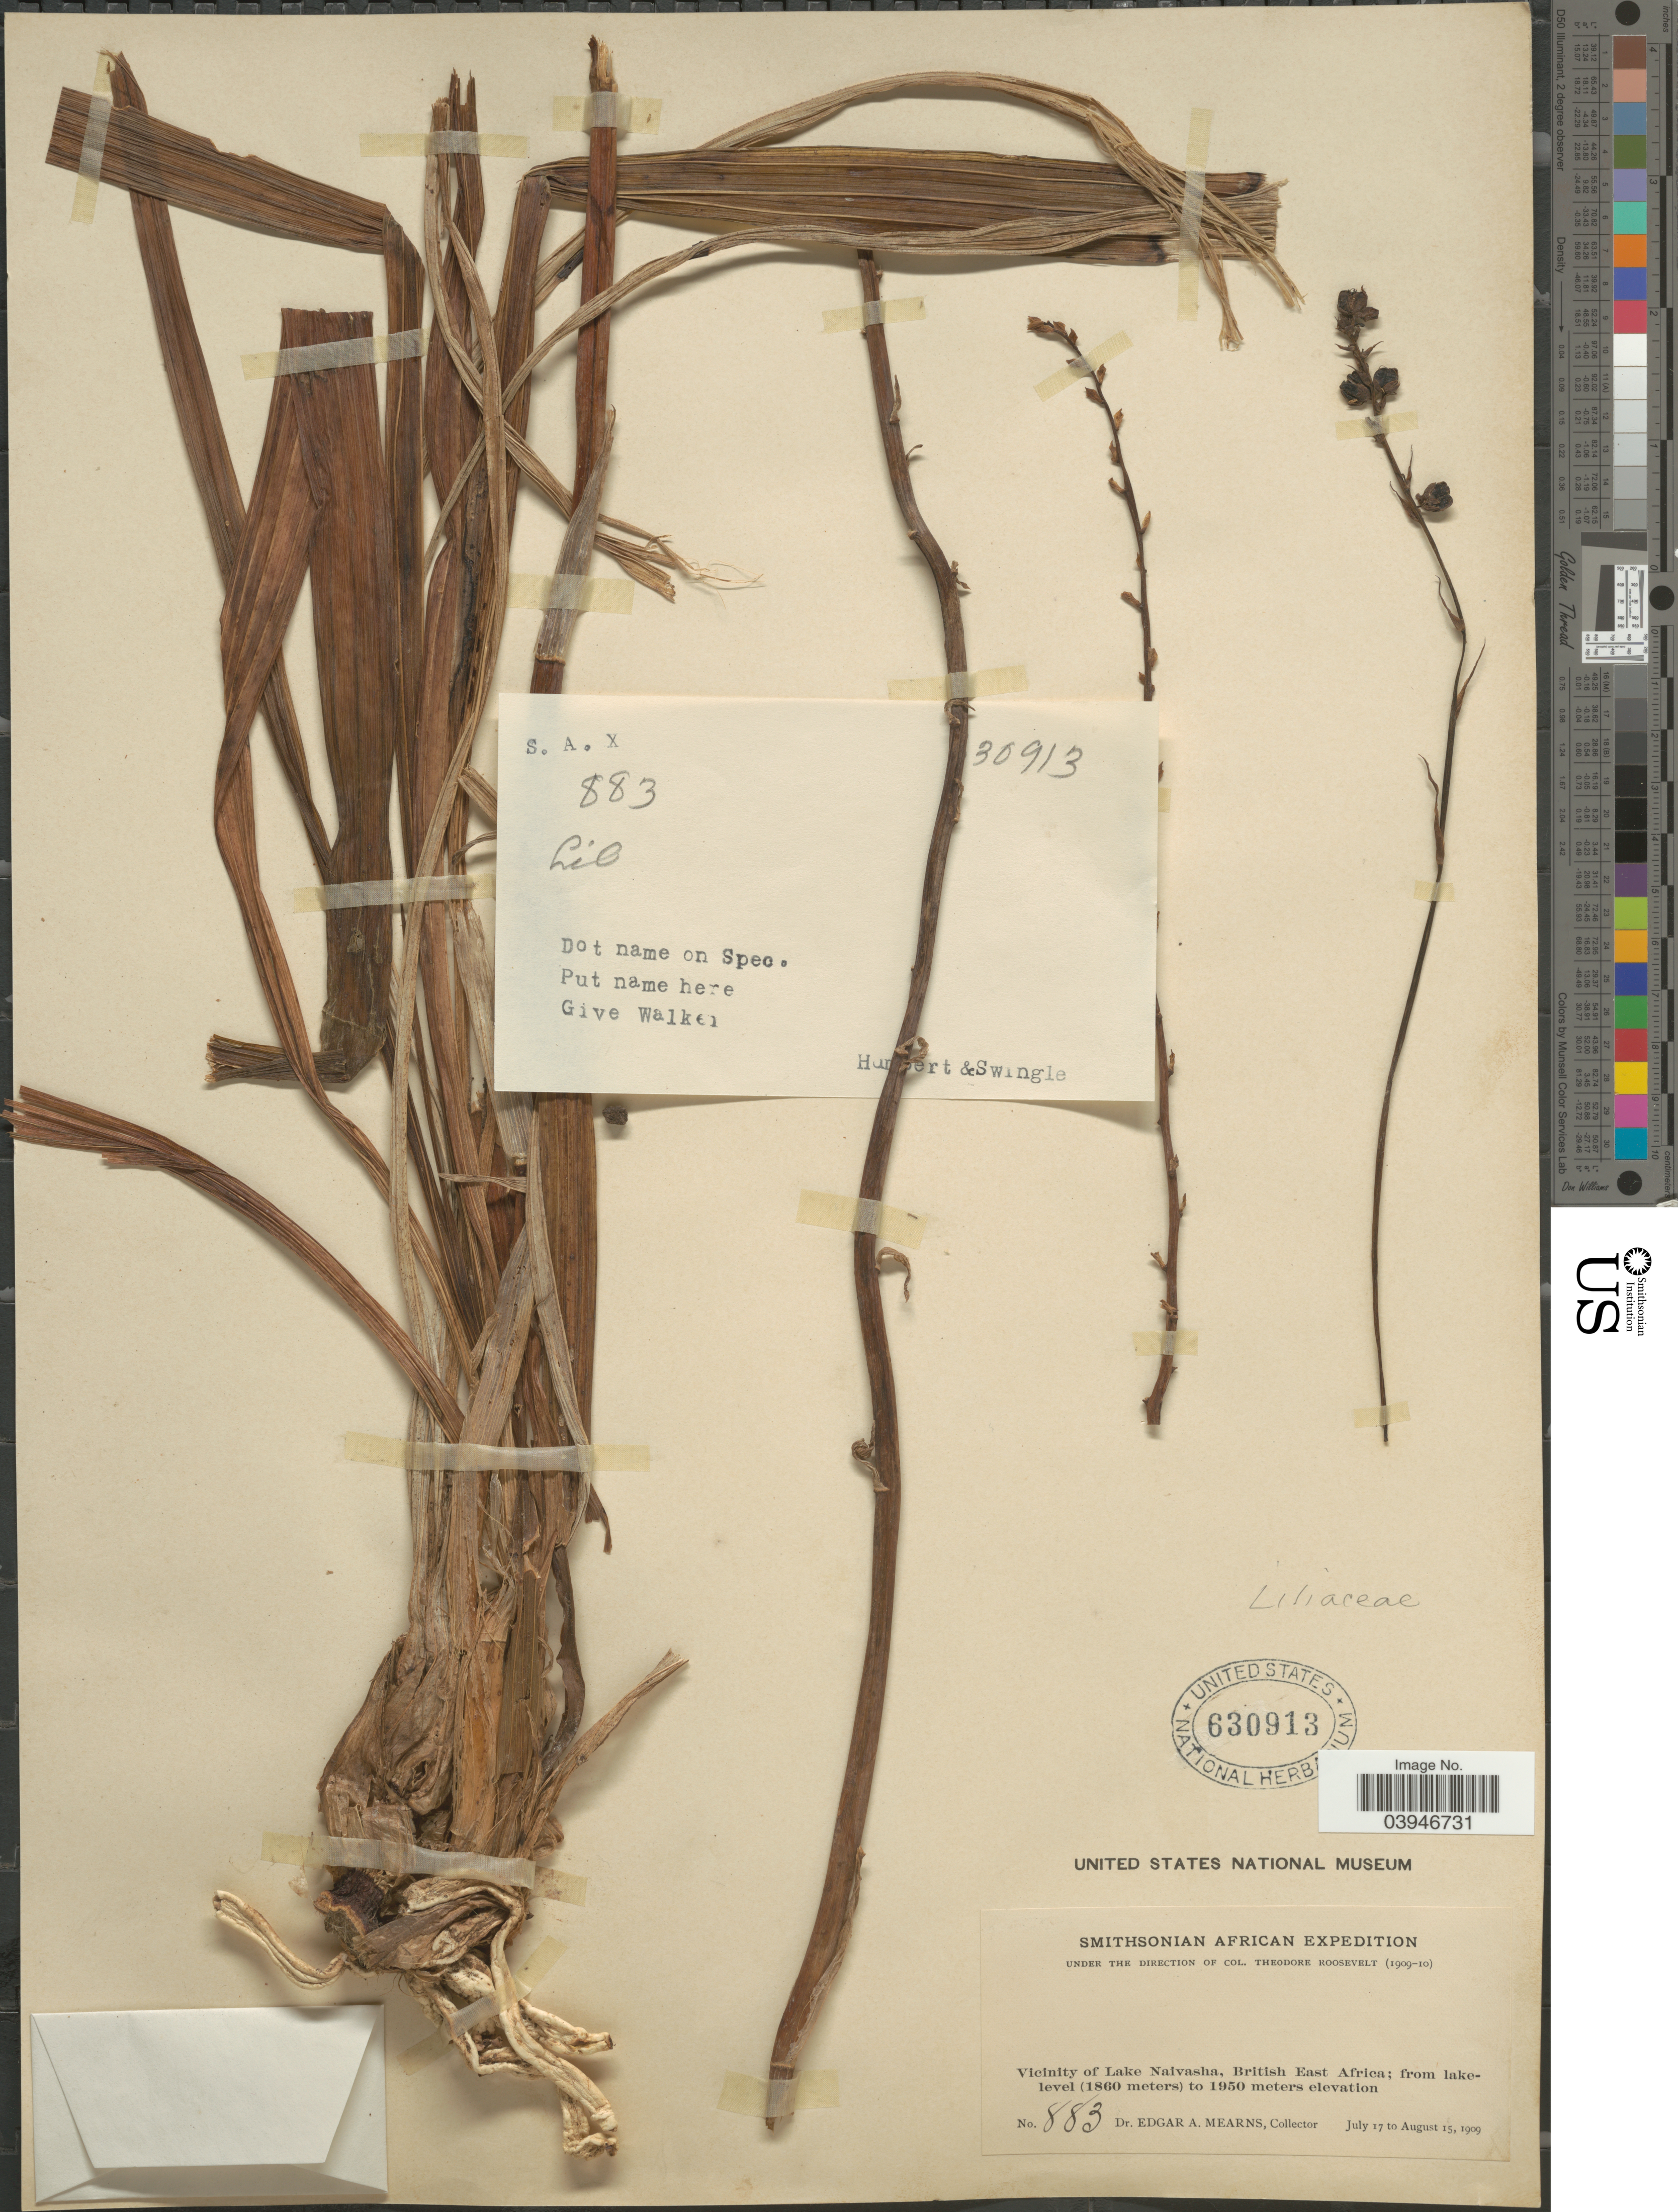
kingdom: Plantae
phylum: Tracheophyta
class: Liliopsida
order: Liliales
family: Liliaceae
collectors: E. A. Mearns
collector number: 883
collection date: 1909-07-17/1909-08-15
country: Kenya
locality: Vicinity of Lake Naivasha, British East Africa.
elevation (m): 1860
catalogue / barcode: US 630913